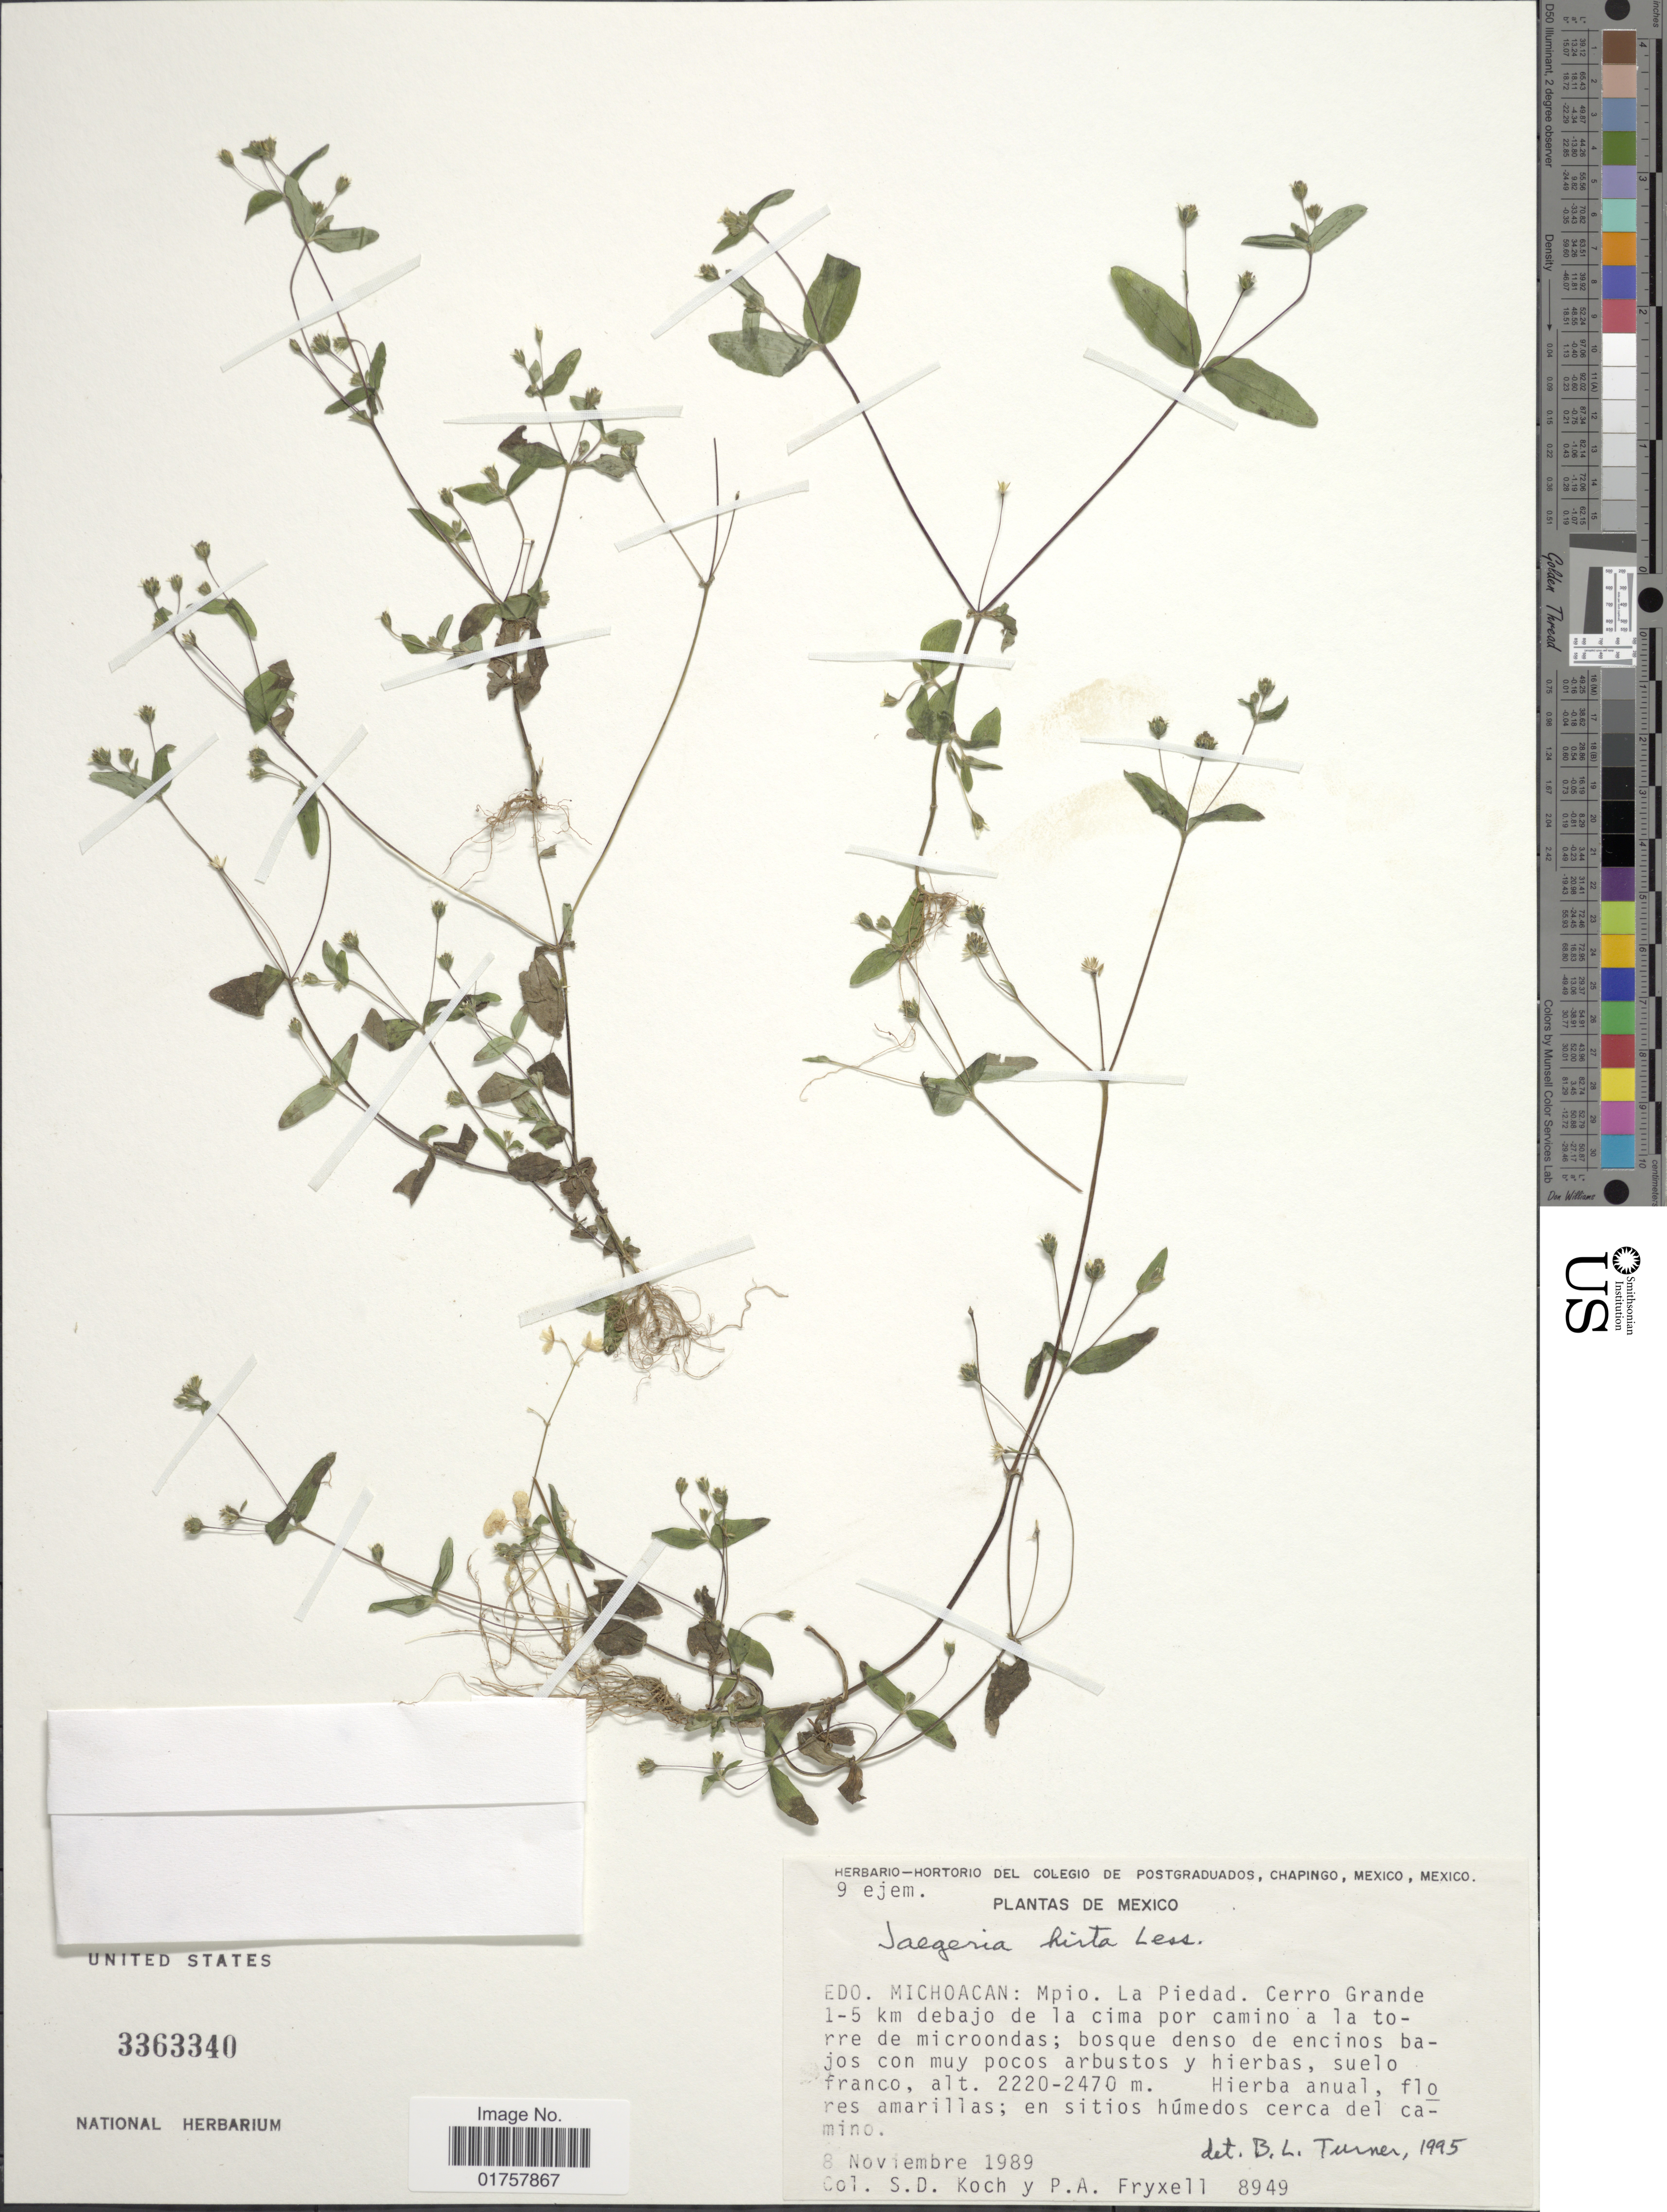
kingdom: Plantae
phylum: Tracheophyta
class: Magnoliopsida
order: Asterales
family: Asteraceae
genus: Jaegeria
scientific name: Jaegeria hirta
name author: (Lag.) Less.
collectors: S. D. Koch & P. A. Fryxell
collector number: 8949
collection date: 1989-11-08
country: Mexico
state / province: Michoacán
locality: Mpio. La Piedad. Cerro Grande 1-5 km debajo de la cima por camino a la torre de microondas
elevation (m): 2220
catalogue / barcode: US 3363340